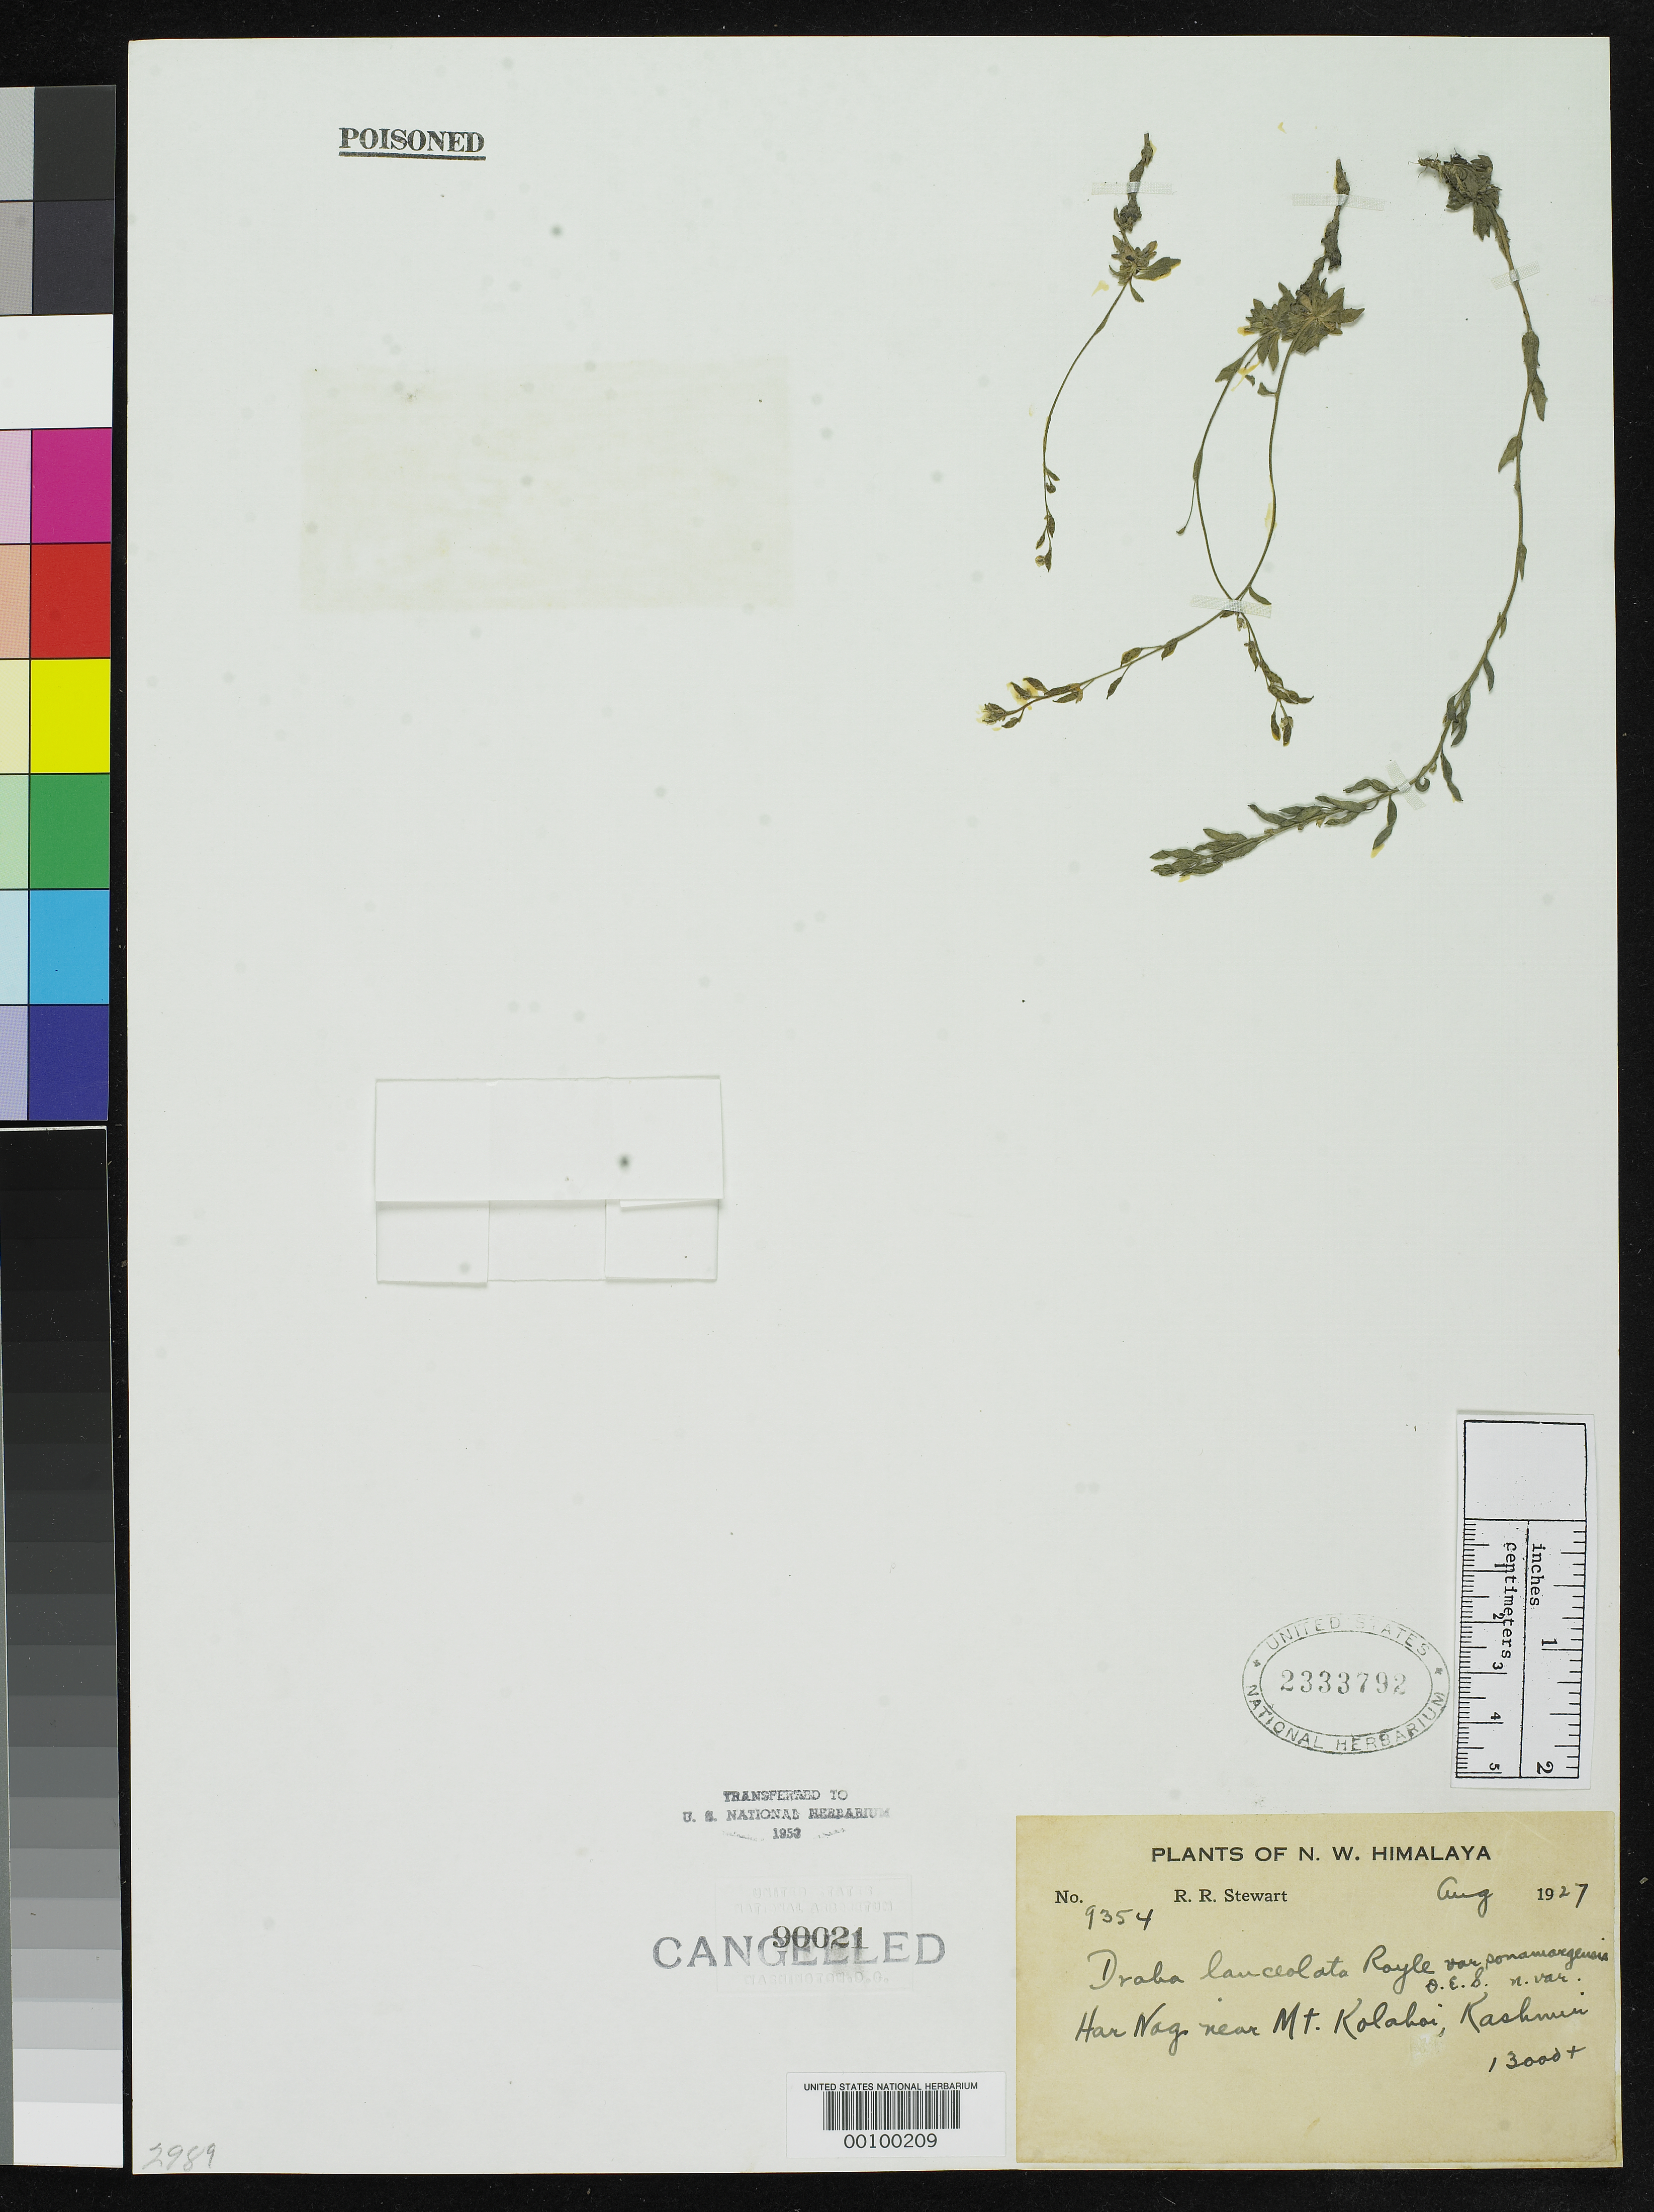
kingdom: Plantae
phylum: Tracheophyta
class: Magnoliopsida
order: Brassicales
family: Brassicaceae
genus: Draba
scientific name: Draba lanceolata var. sonamargensis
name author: O.E. Schulz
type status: Syntype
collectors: R. R. Stewart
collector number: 9354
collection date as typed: Aug 1927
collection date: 1927-08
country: India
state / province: Jammu And Kashmir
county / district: Kashmir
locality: Har Nag near Mt. Kolahoi.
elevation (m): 3962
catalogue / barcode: US 2333792